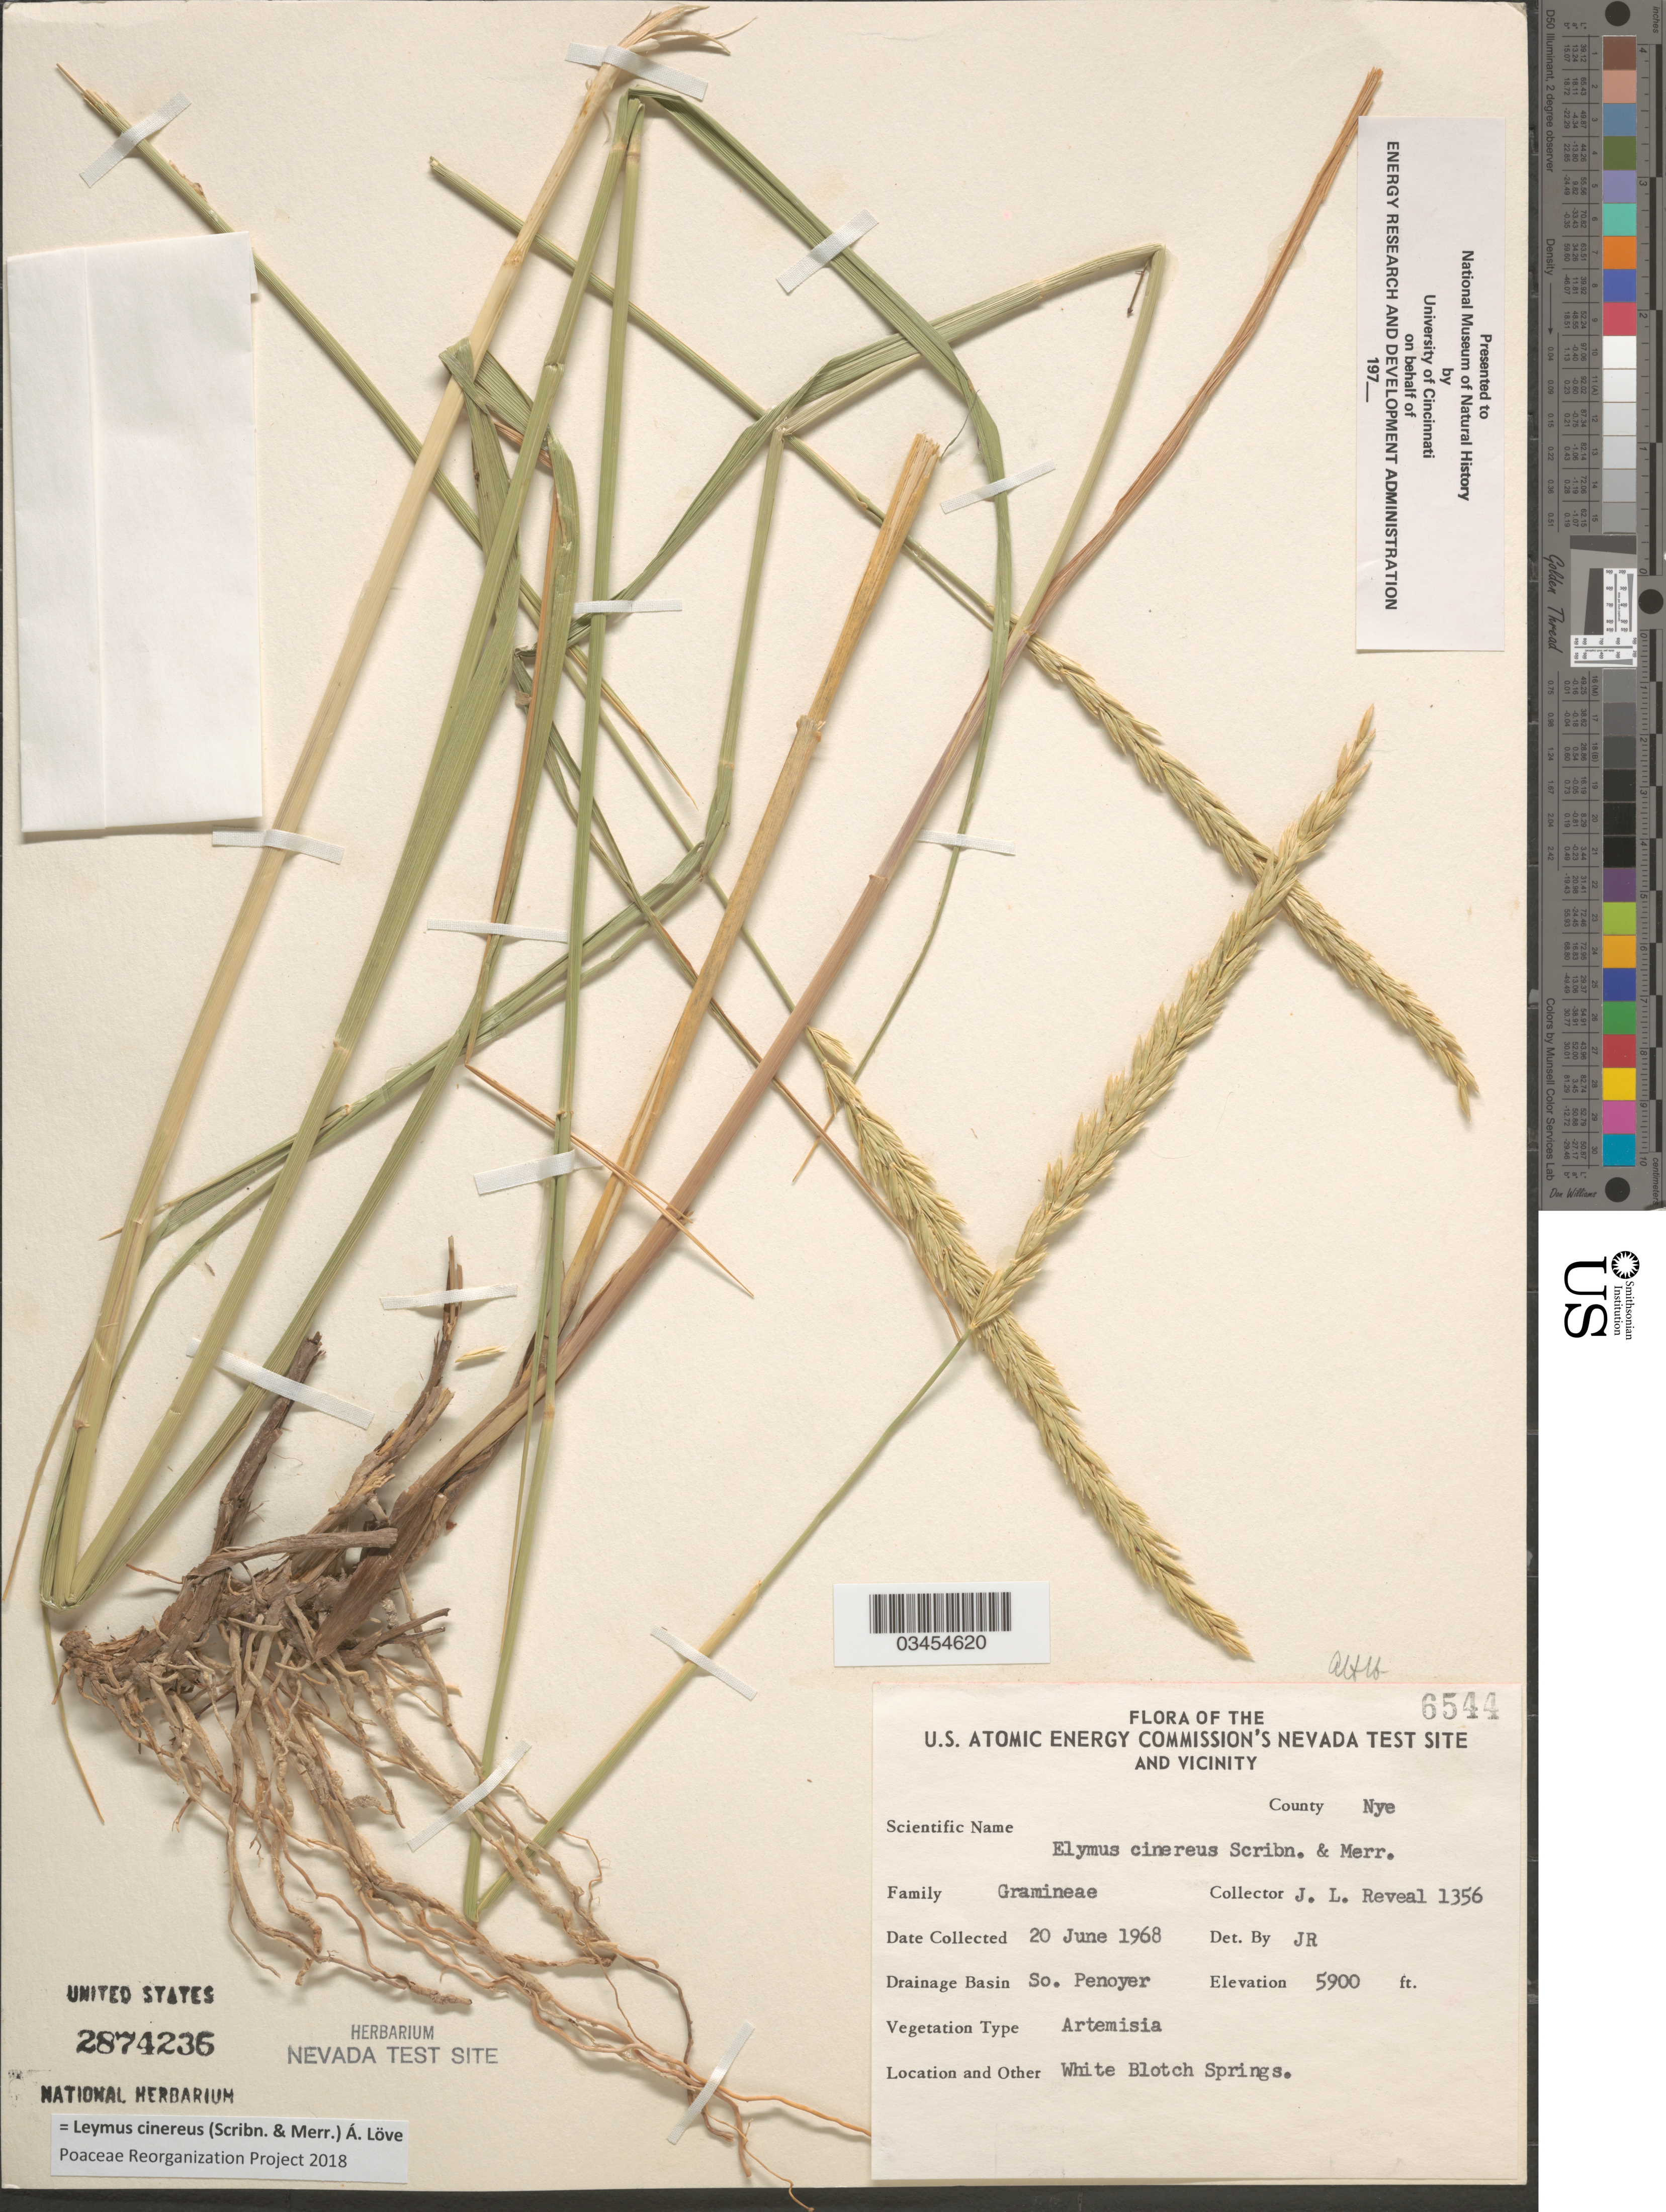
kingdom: Plantae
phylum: Tracheophyta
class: Liliopsida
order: Poales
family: Poaceae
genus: Leymus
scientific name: Leymus cinereus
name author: (Scribn. & Merr.) Á. Löve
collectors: J. L. Reveal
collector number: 1356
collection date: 1968-06-20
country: United States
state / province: Nevada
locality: The U.S. Atomic Energy Commission's Nevada Test Site and Vicinity. County Nye. Drainage Basin So. Penoyer. White Blotch Springs.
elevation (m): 1798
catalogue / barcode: US 2874236